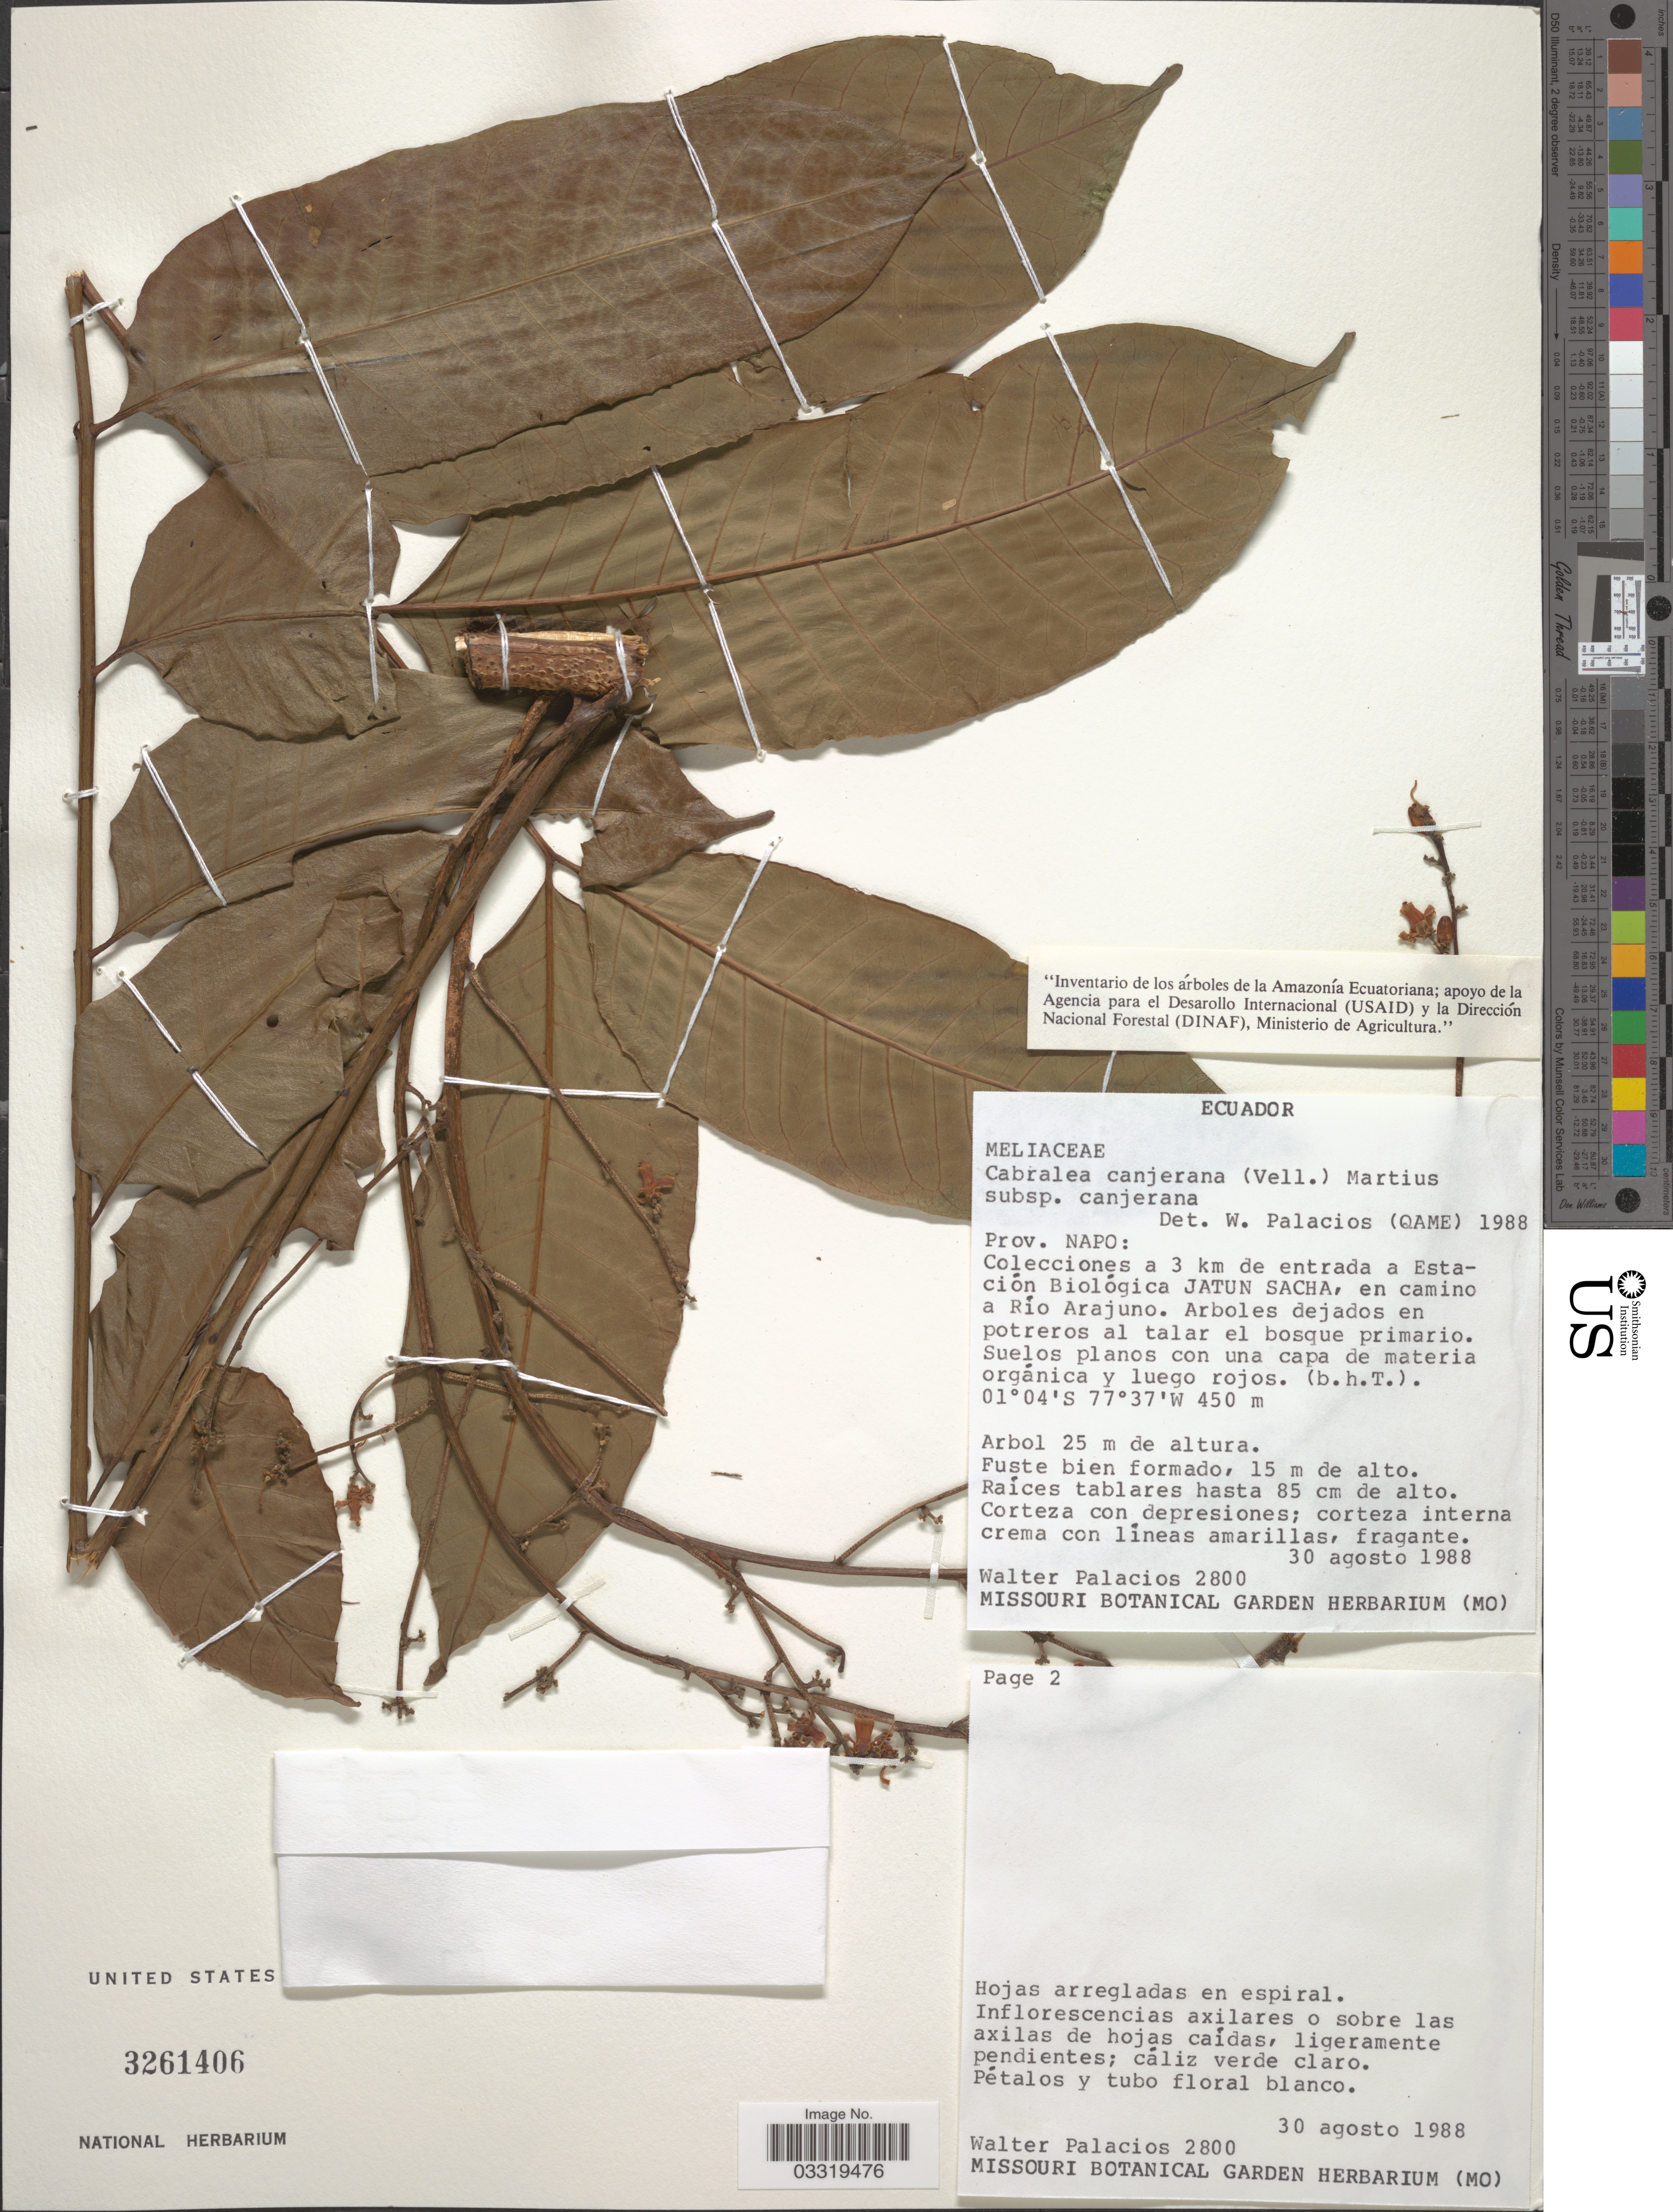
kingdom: Plantae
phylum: Tracheophyta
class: Magnoliopsida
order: Sapindales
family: Meliaceae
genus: Cabralea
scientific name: Cabralea canjerana subsp. canjerana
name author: (Vell.) Mart.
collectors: W. Palacios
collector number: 2800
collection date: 1988-08-30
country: Ecuador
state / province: Napo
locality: A 3 km de entrada a Estación Biológica Jatun Sacha, en camino a Río Arajuno.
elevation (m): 450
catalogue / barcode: US 3261406